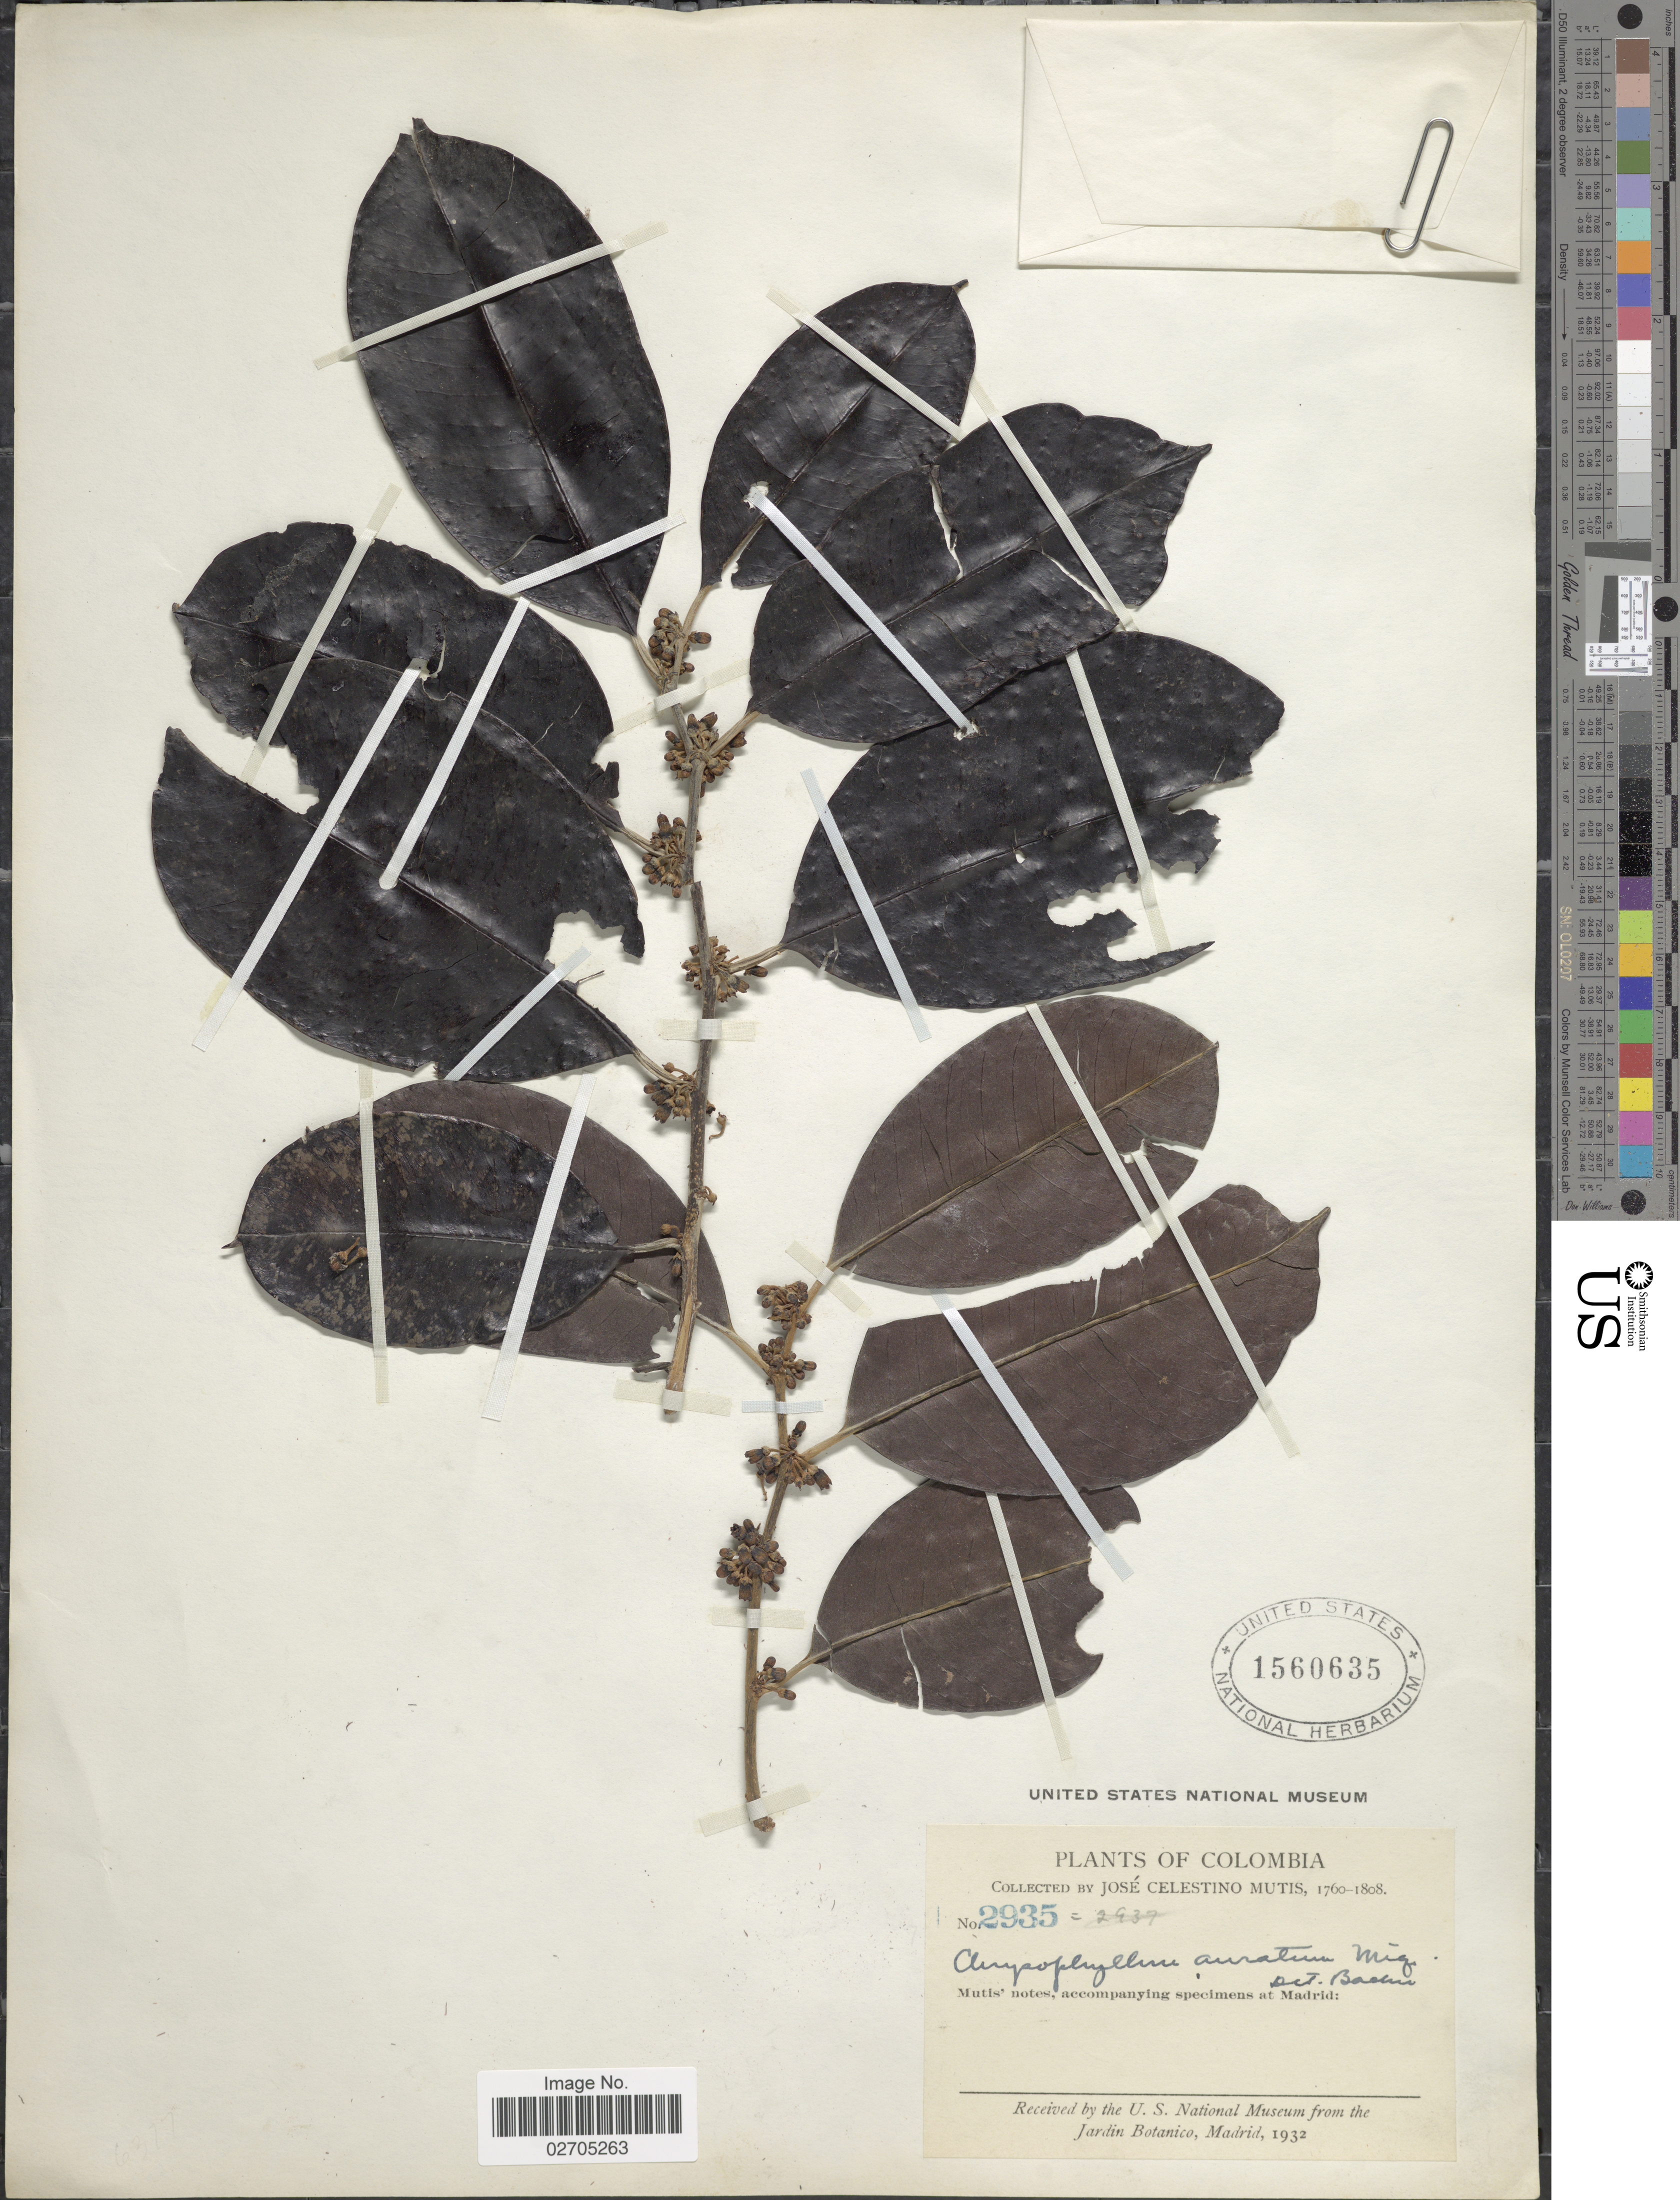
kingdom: Plantae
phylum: Tracheophyta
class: Magnoliopsida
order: Ericales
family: Sapotaceae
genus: Chrysophyllum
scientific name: Chrysophyllum argenteum subsp. auratum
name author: (Miq.) T.D. Penn.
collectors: J. C. B. Mutis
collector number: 2935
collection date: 1760/1808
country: Colombia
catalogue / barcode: US 1560635